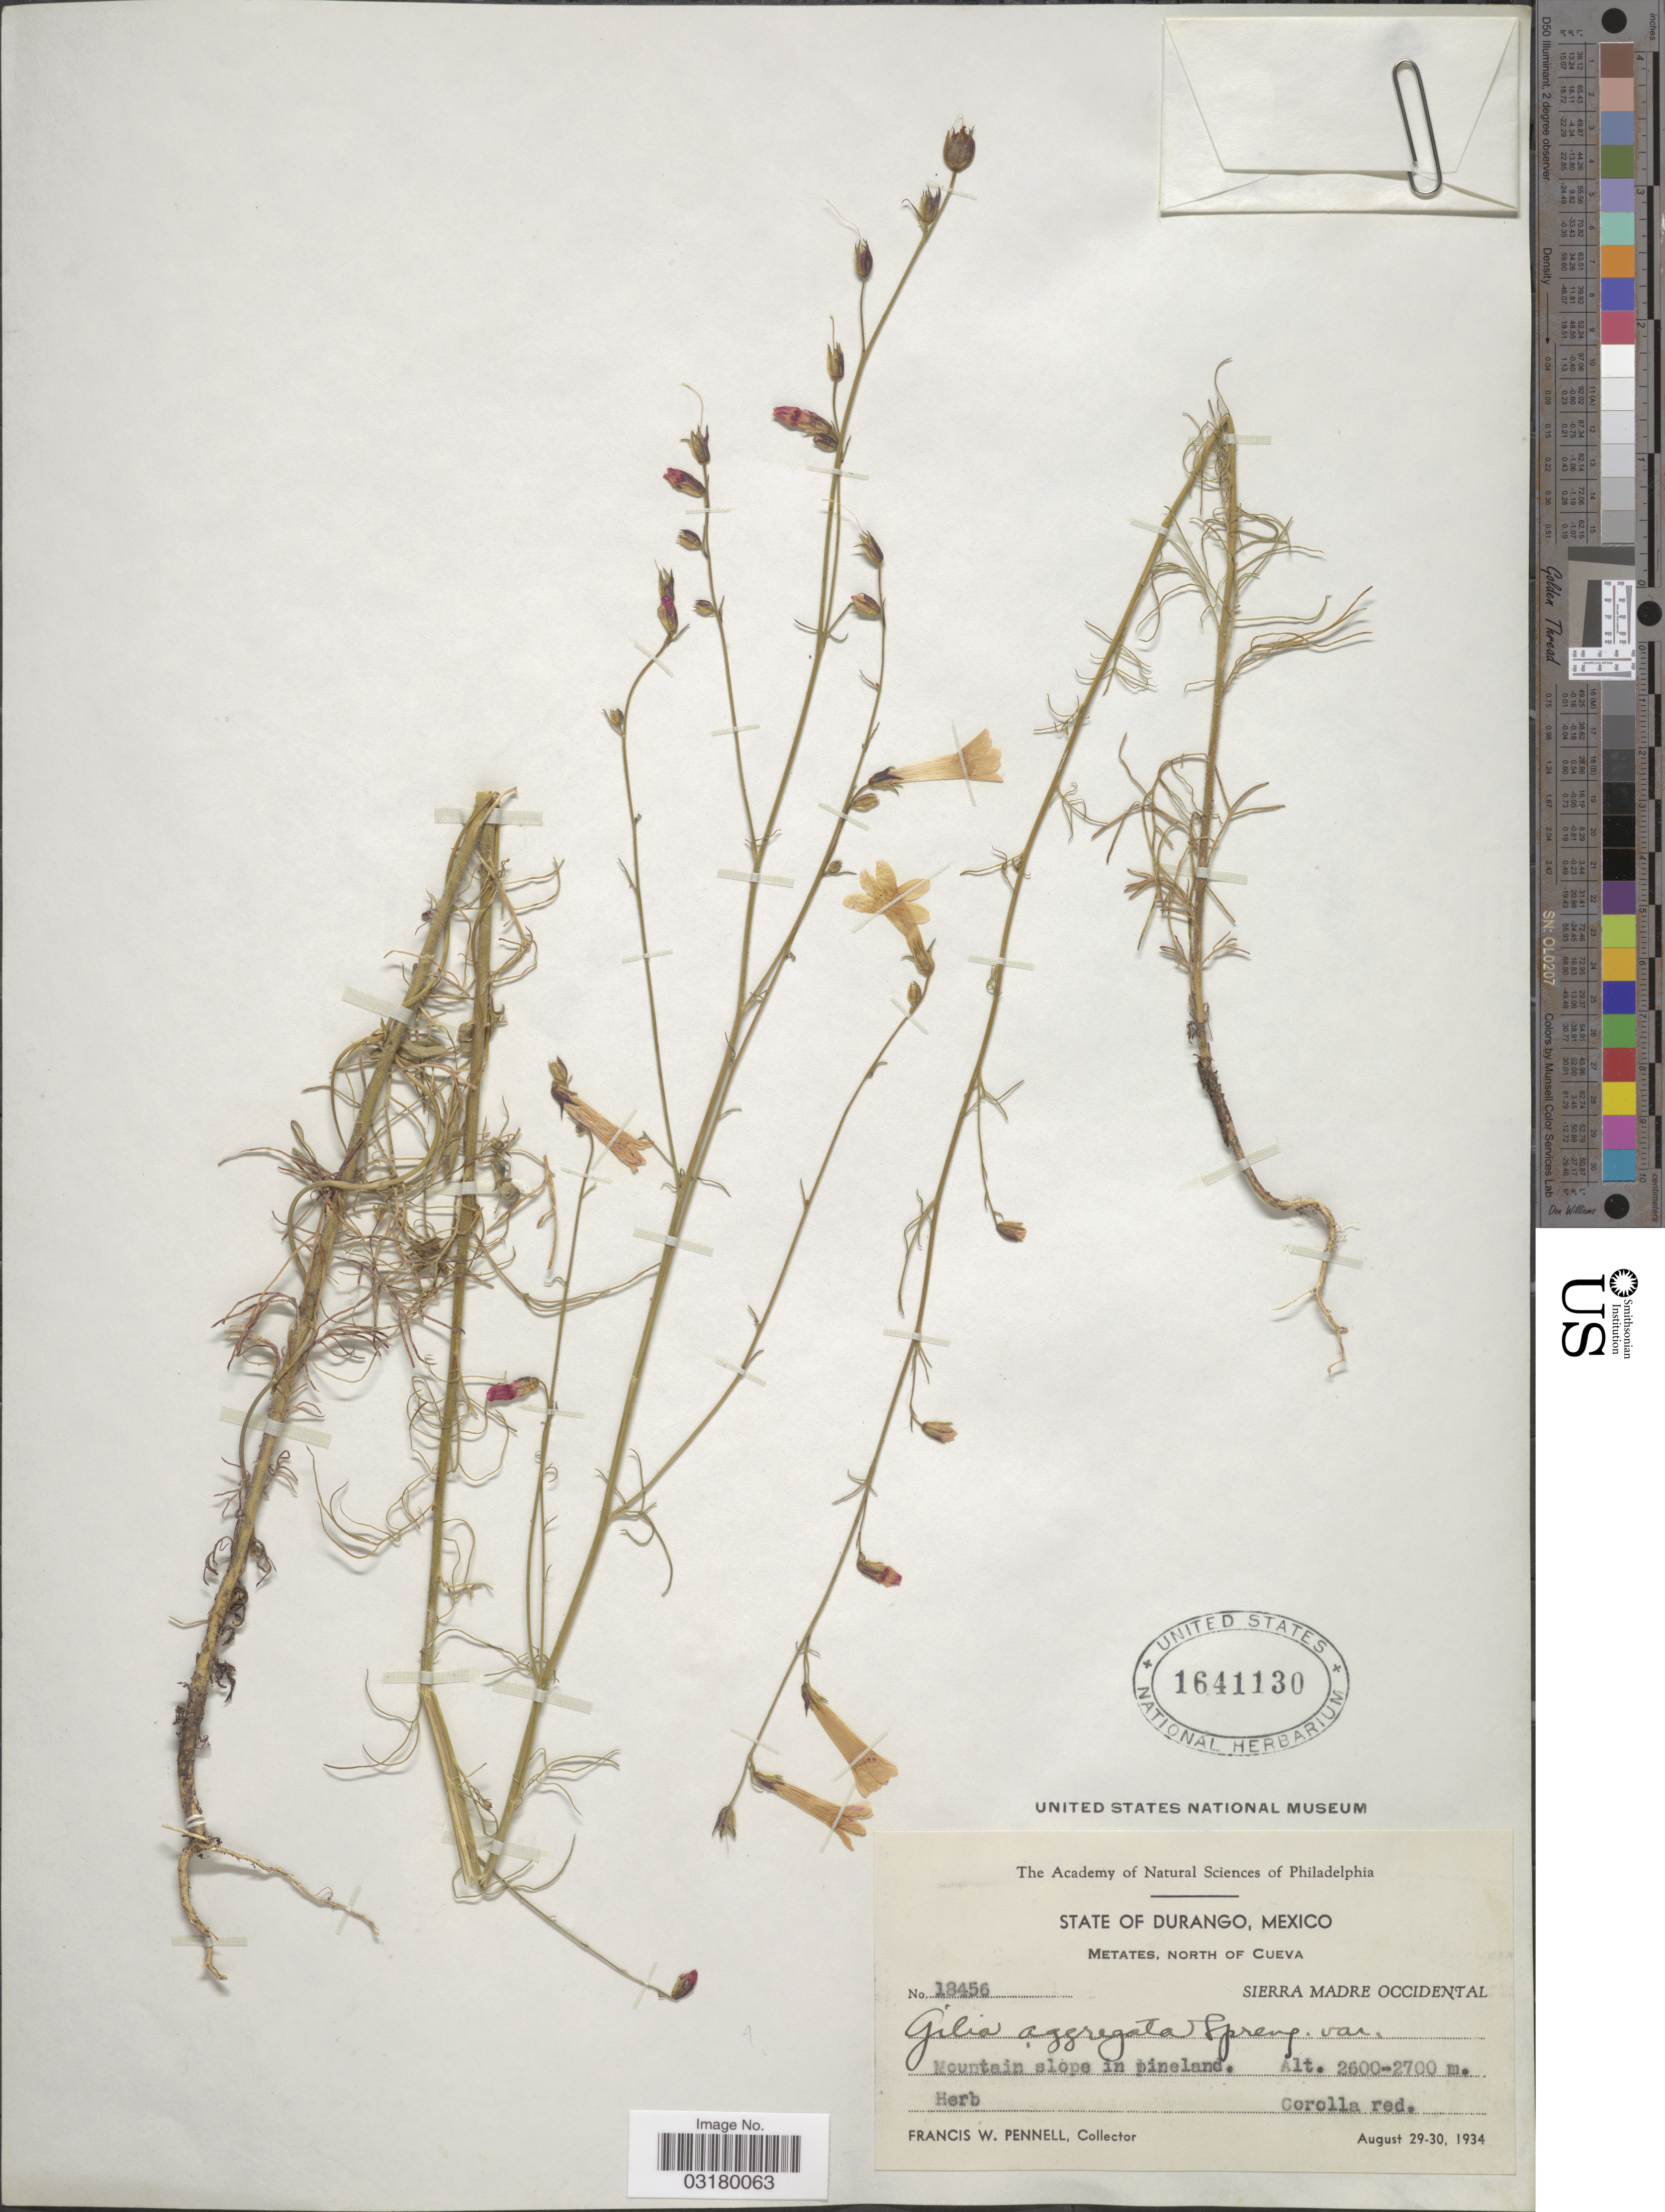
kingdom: Plantae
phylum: Tracheophyta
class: Magnoliopsida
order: Ericales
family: Polemoniaceae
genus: Ipomopsis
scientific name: Ipomopsis aggregata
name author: (Pursh) V.E. Grant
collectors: F. W. Pennell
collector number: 18456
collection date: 1934-08-29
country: Mexico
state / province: Durango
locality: State of Durango. Metates, North of Cueva. Sierra Madre Occidental. Mountain slope in pineland.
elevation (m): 2600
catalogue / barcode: US 1641130